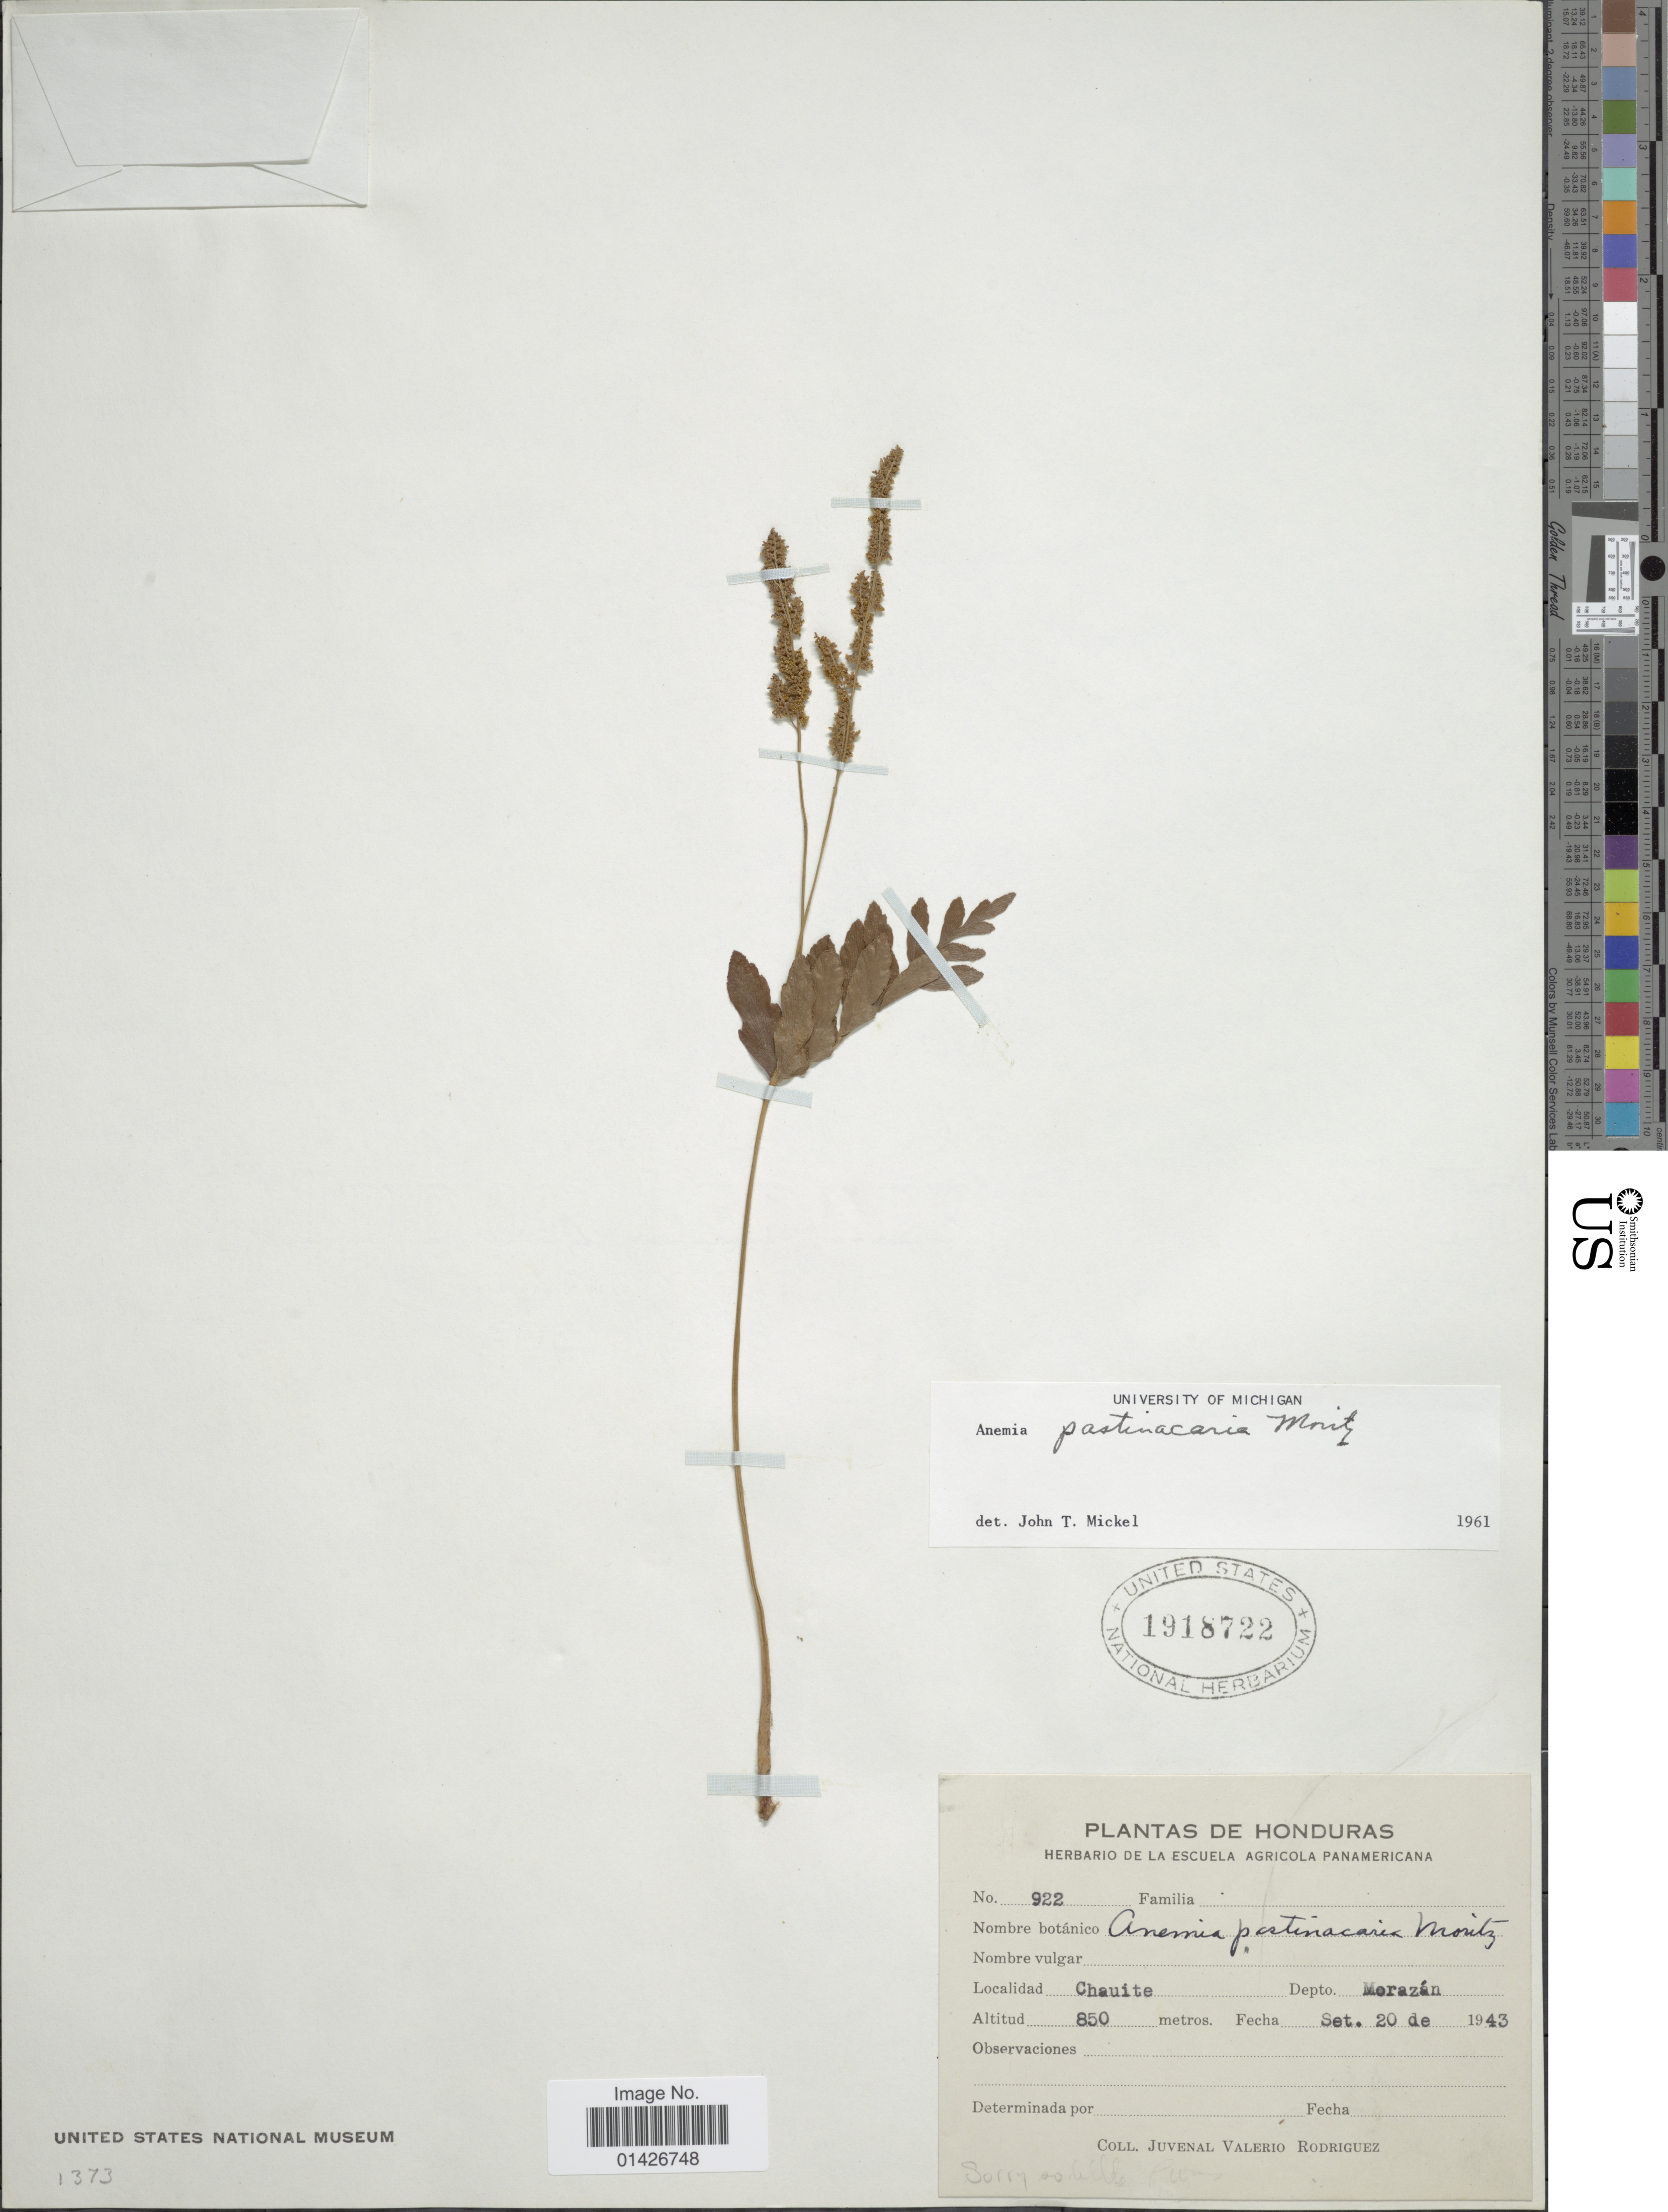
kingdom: Plantae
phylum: Tracheophyta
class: Polypodiopsida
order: Schizaeales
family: Anemiaceae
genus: Anemia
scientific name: Anemia pastinacaria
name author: Moritz ex Prantl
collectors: J. Rodriguez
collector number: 922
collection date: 1943-09-20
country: Honduras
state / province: Fco. Morazán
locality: Chauite, Depto Morazán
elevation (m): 850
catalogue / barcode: US 1918722